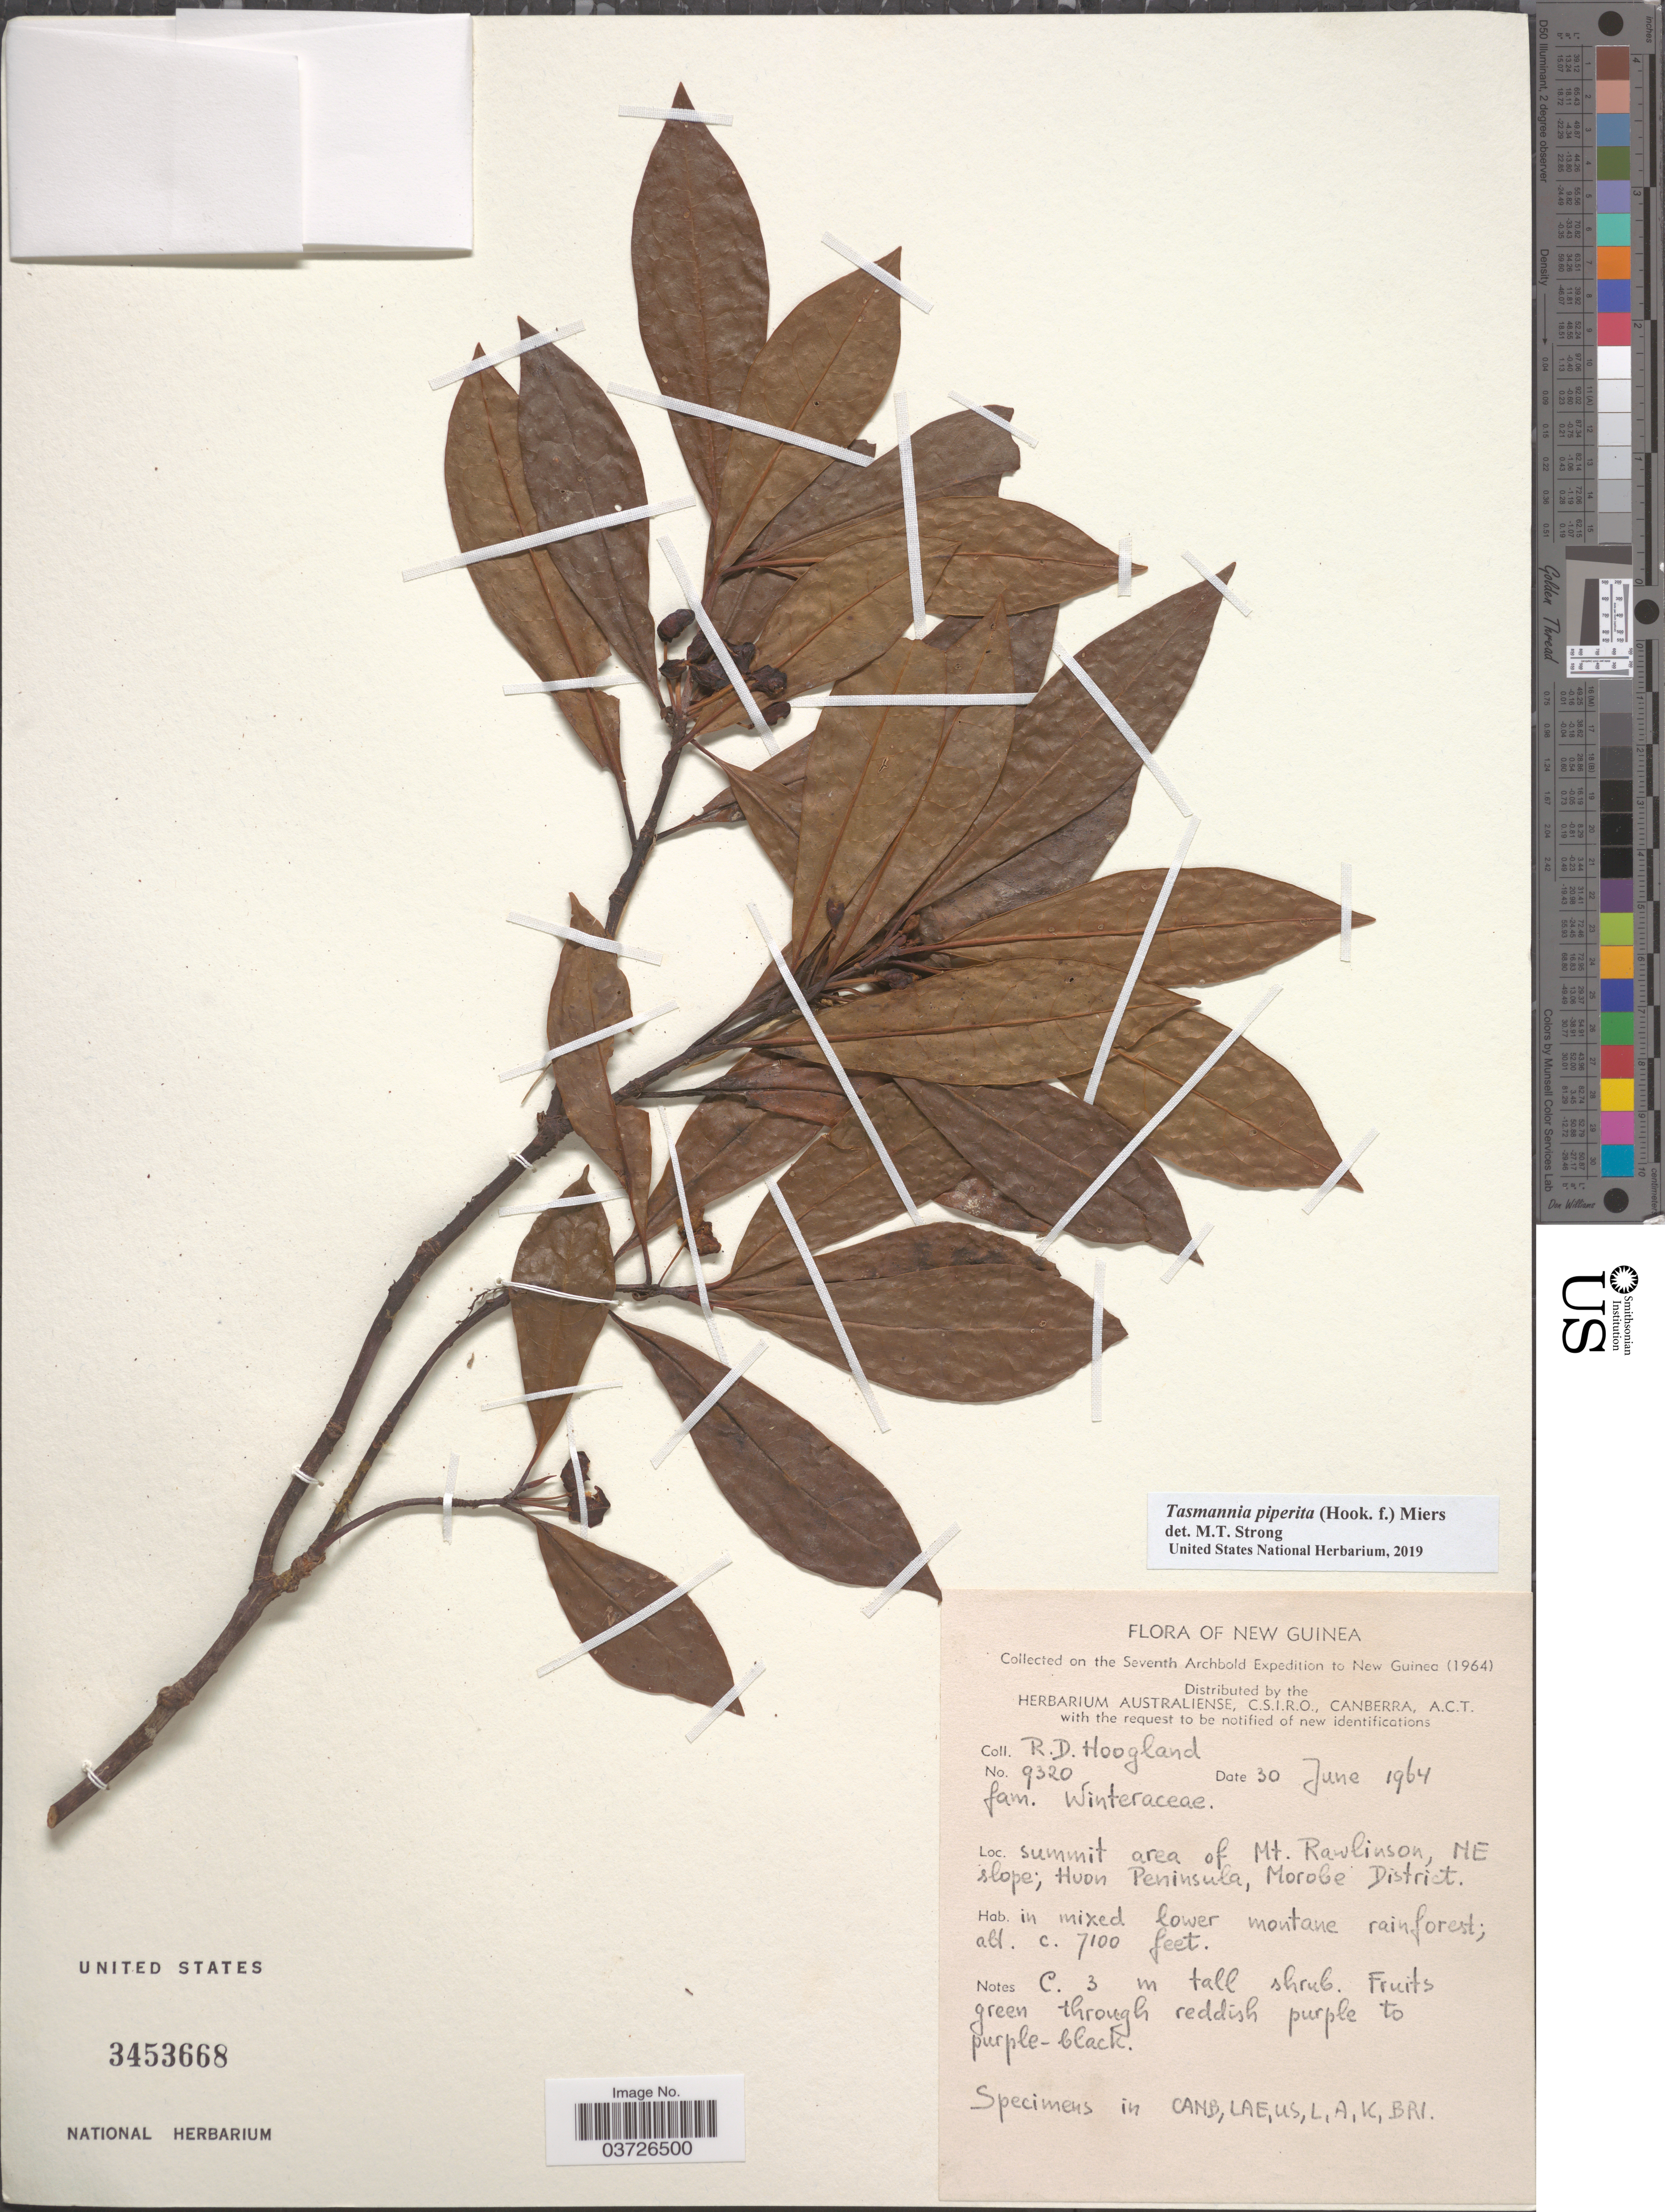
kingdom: Plantae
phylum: Tracheophyta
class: Magnoliopsida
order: Canellales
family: Winteraceae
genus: Tasmannia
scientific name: Tasmannia piperita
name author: (Hook. f.) Miers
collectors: R. D. Hoogland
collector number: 9320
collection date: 1964-06-30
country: Papua New Guinea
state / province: Morobe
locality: New Guinea. Summit area of Mt. Rawlinson, NE slope; Huon Peninsula, Morobe District.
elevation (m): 2164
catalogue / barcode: US 3453668